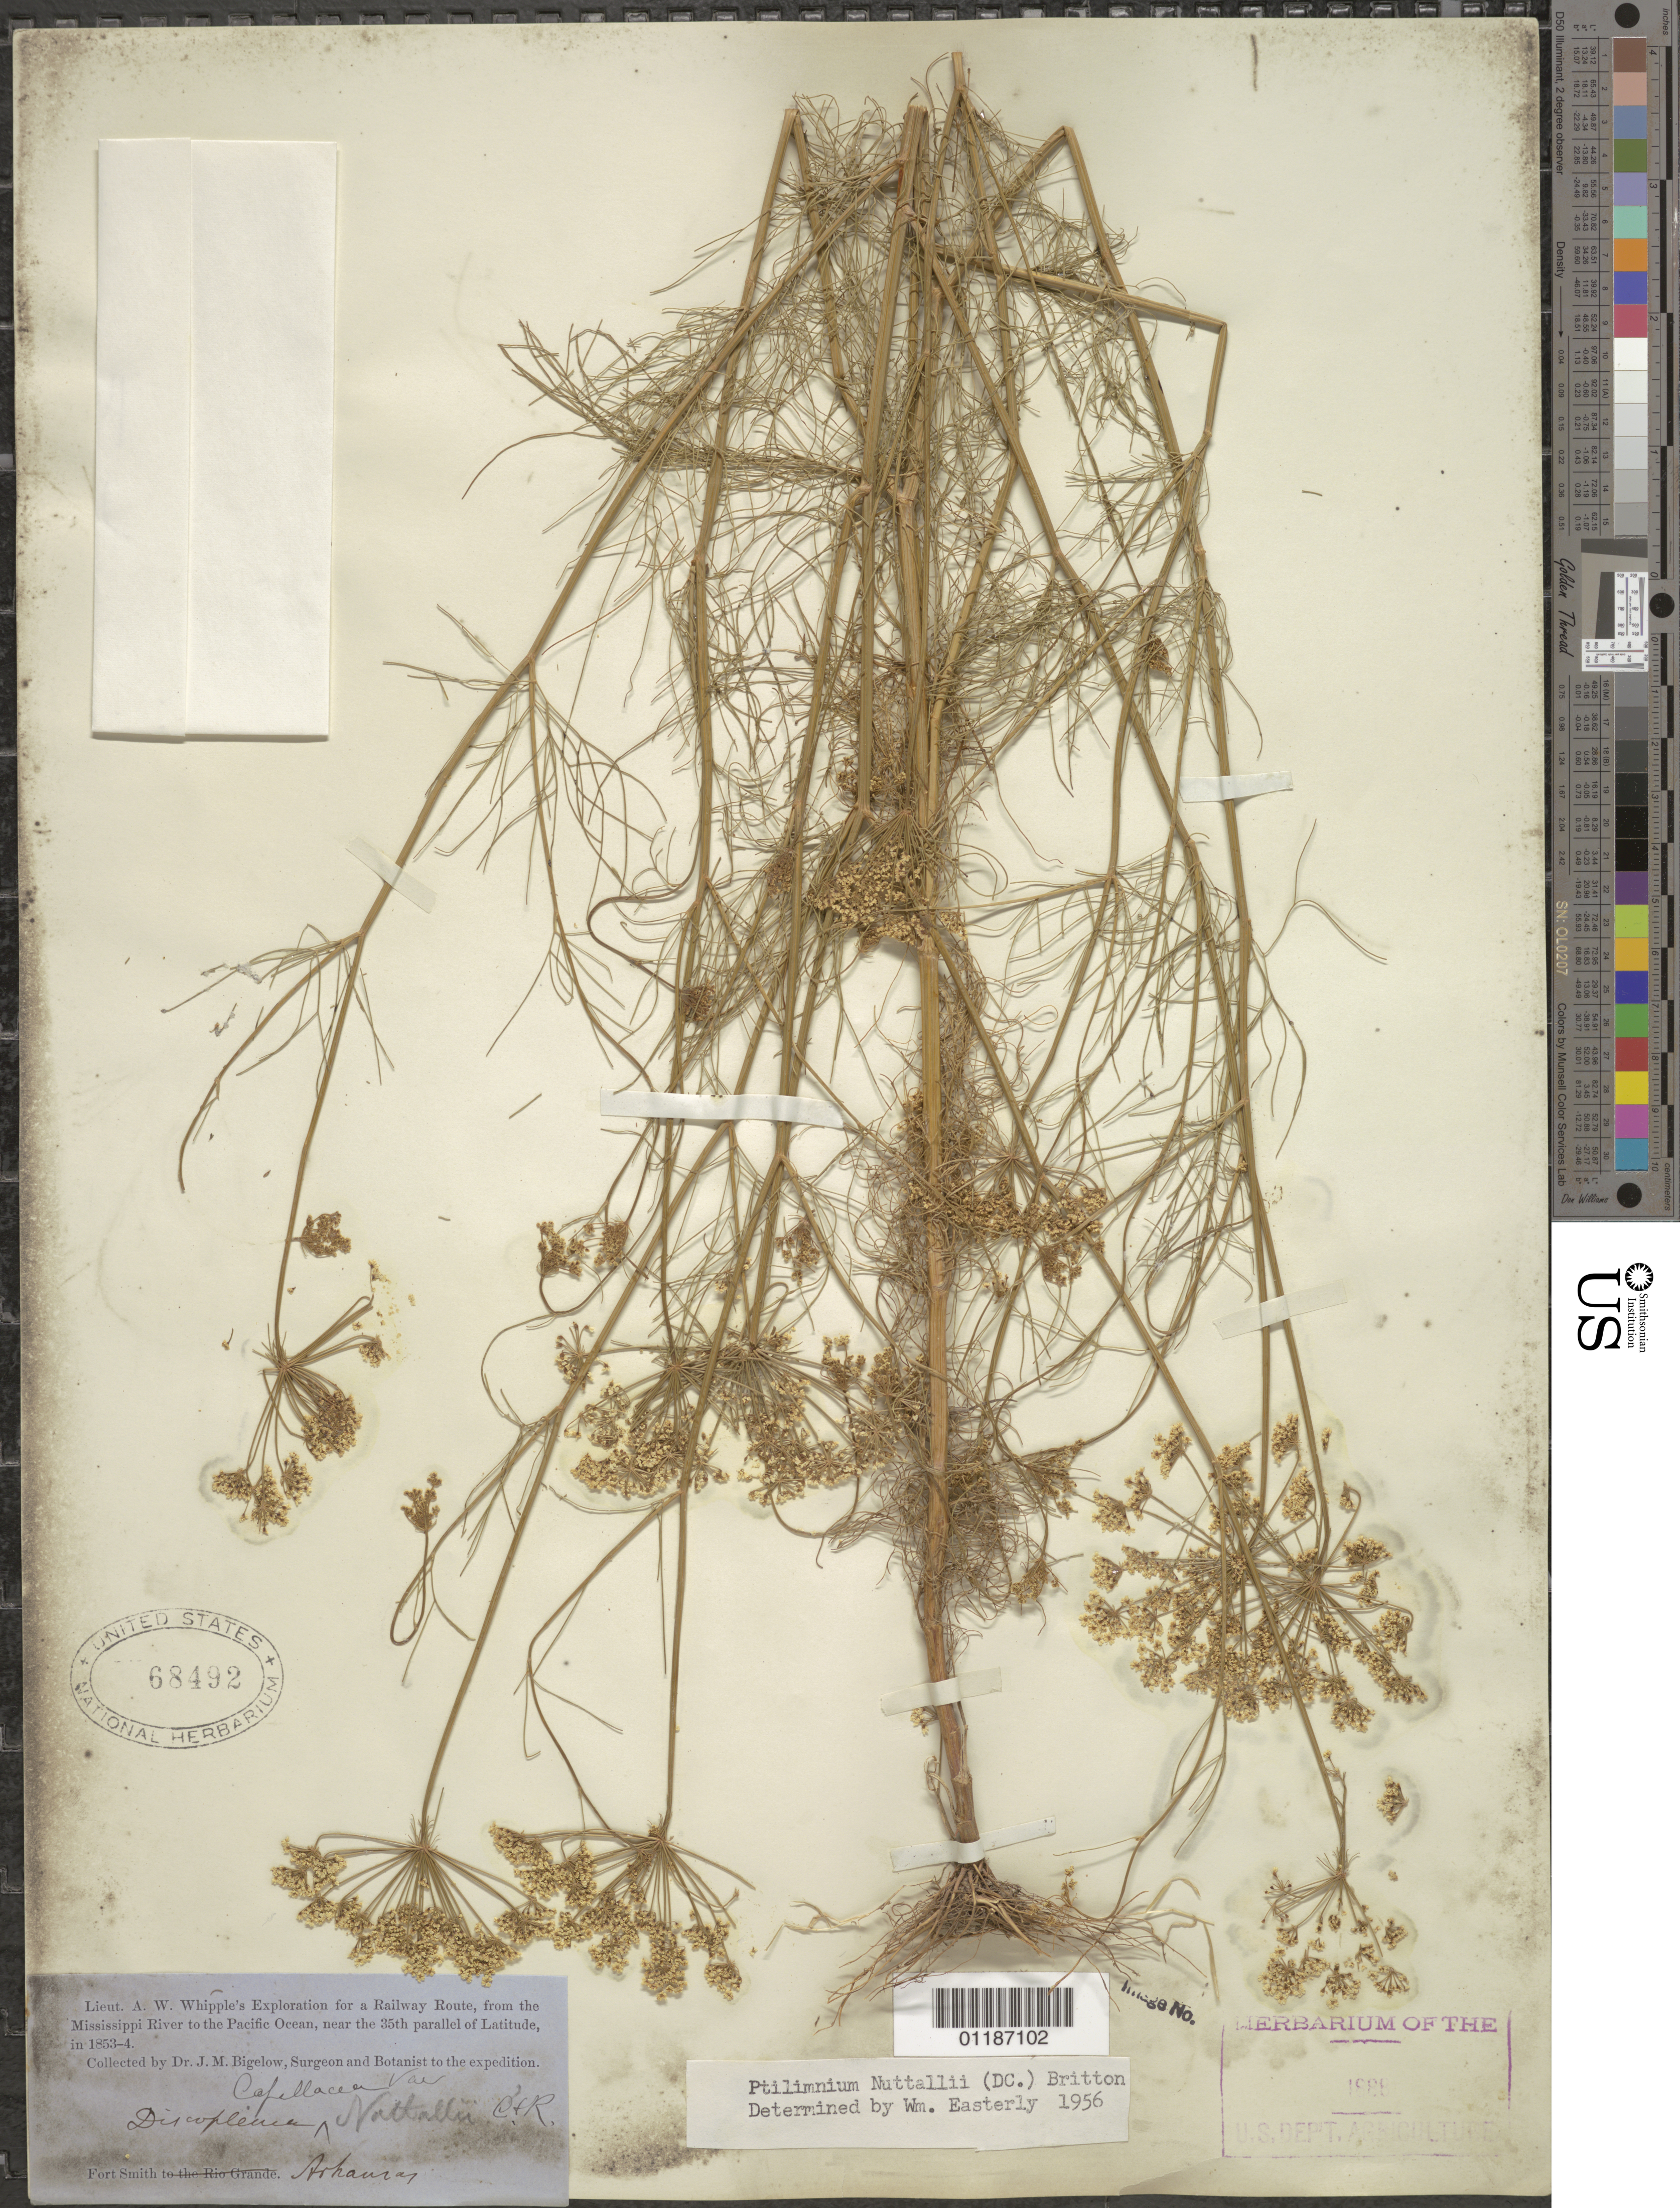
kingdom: Plantae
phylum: Tracheophyta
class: Magnoliopsida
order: Apiales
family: Apiaceae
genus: Ptilimnium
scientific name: Ptilimnium nuttallii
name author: (DC.) Britton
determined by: Easterly, N. W.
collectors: J. M. Bigelow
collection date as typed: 1853 to -- --- 1854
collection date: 1853/1854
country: United States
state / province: Arkansas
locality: Fort Smith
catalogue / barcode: US 68492